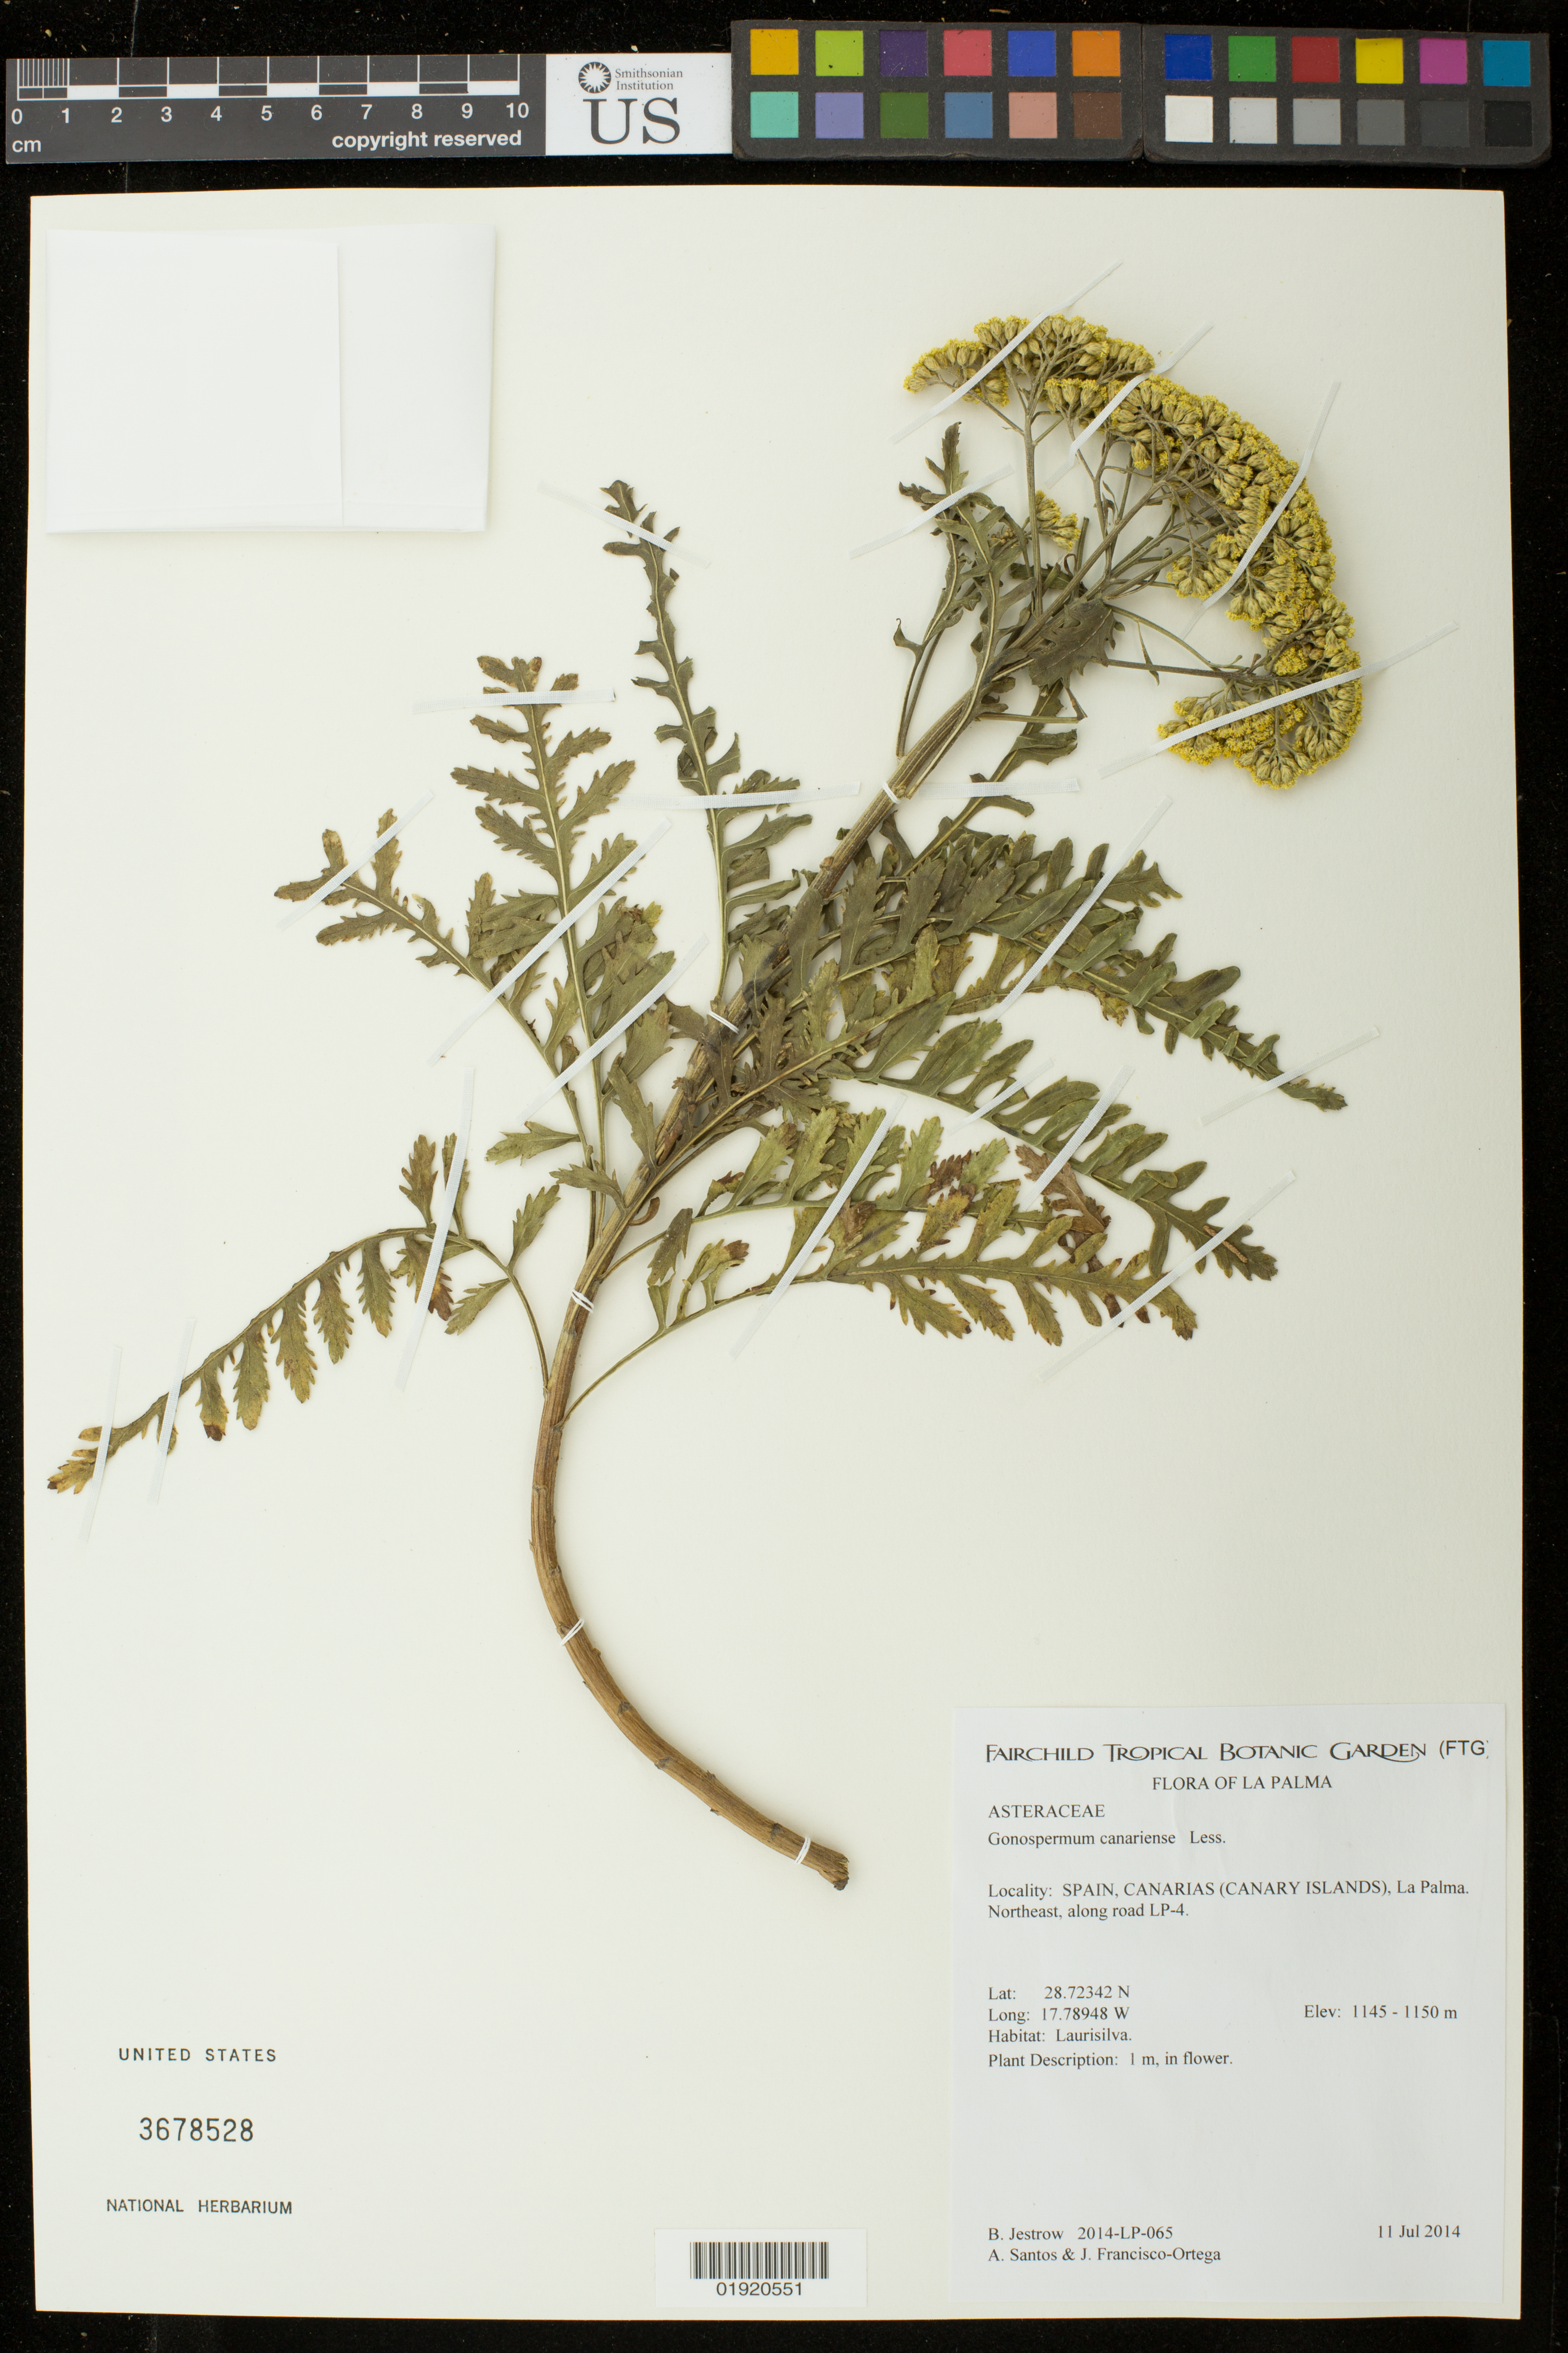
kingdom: Plantae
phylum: Tracheophyta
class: Magnoliopsida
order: Asterales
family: Asteraceae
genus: Gonospermum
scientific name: Gonospermum canariense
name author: (DC.) Less.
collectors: B. Jestrow, A. Santos & J. Fransisco-Ortega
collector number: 065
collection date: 2014-07-11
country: Spain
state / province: Canarias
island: La Palma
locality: Spain, Canarias (Canary Islands), La Palma.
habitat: Laurisilva.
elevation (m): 1145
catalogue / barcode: US 3678528